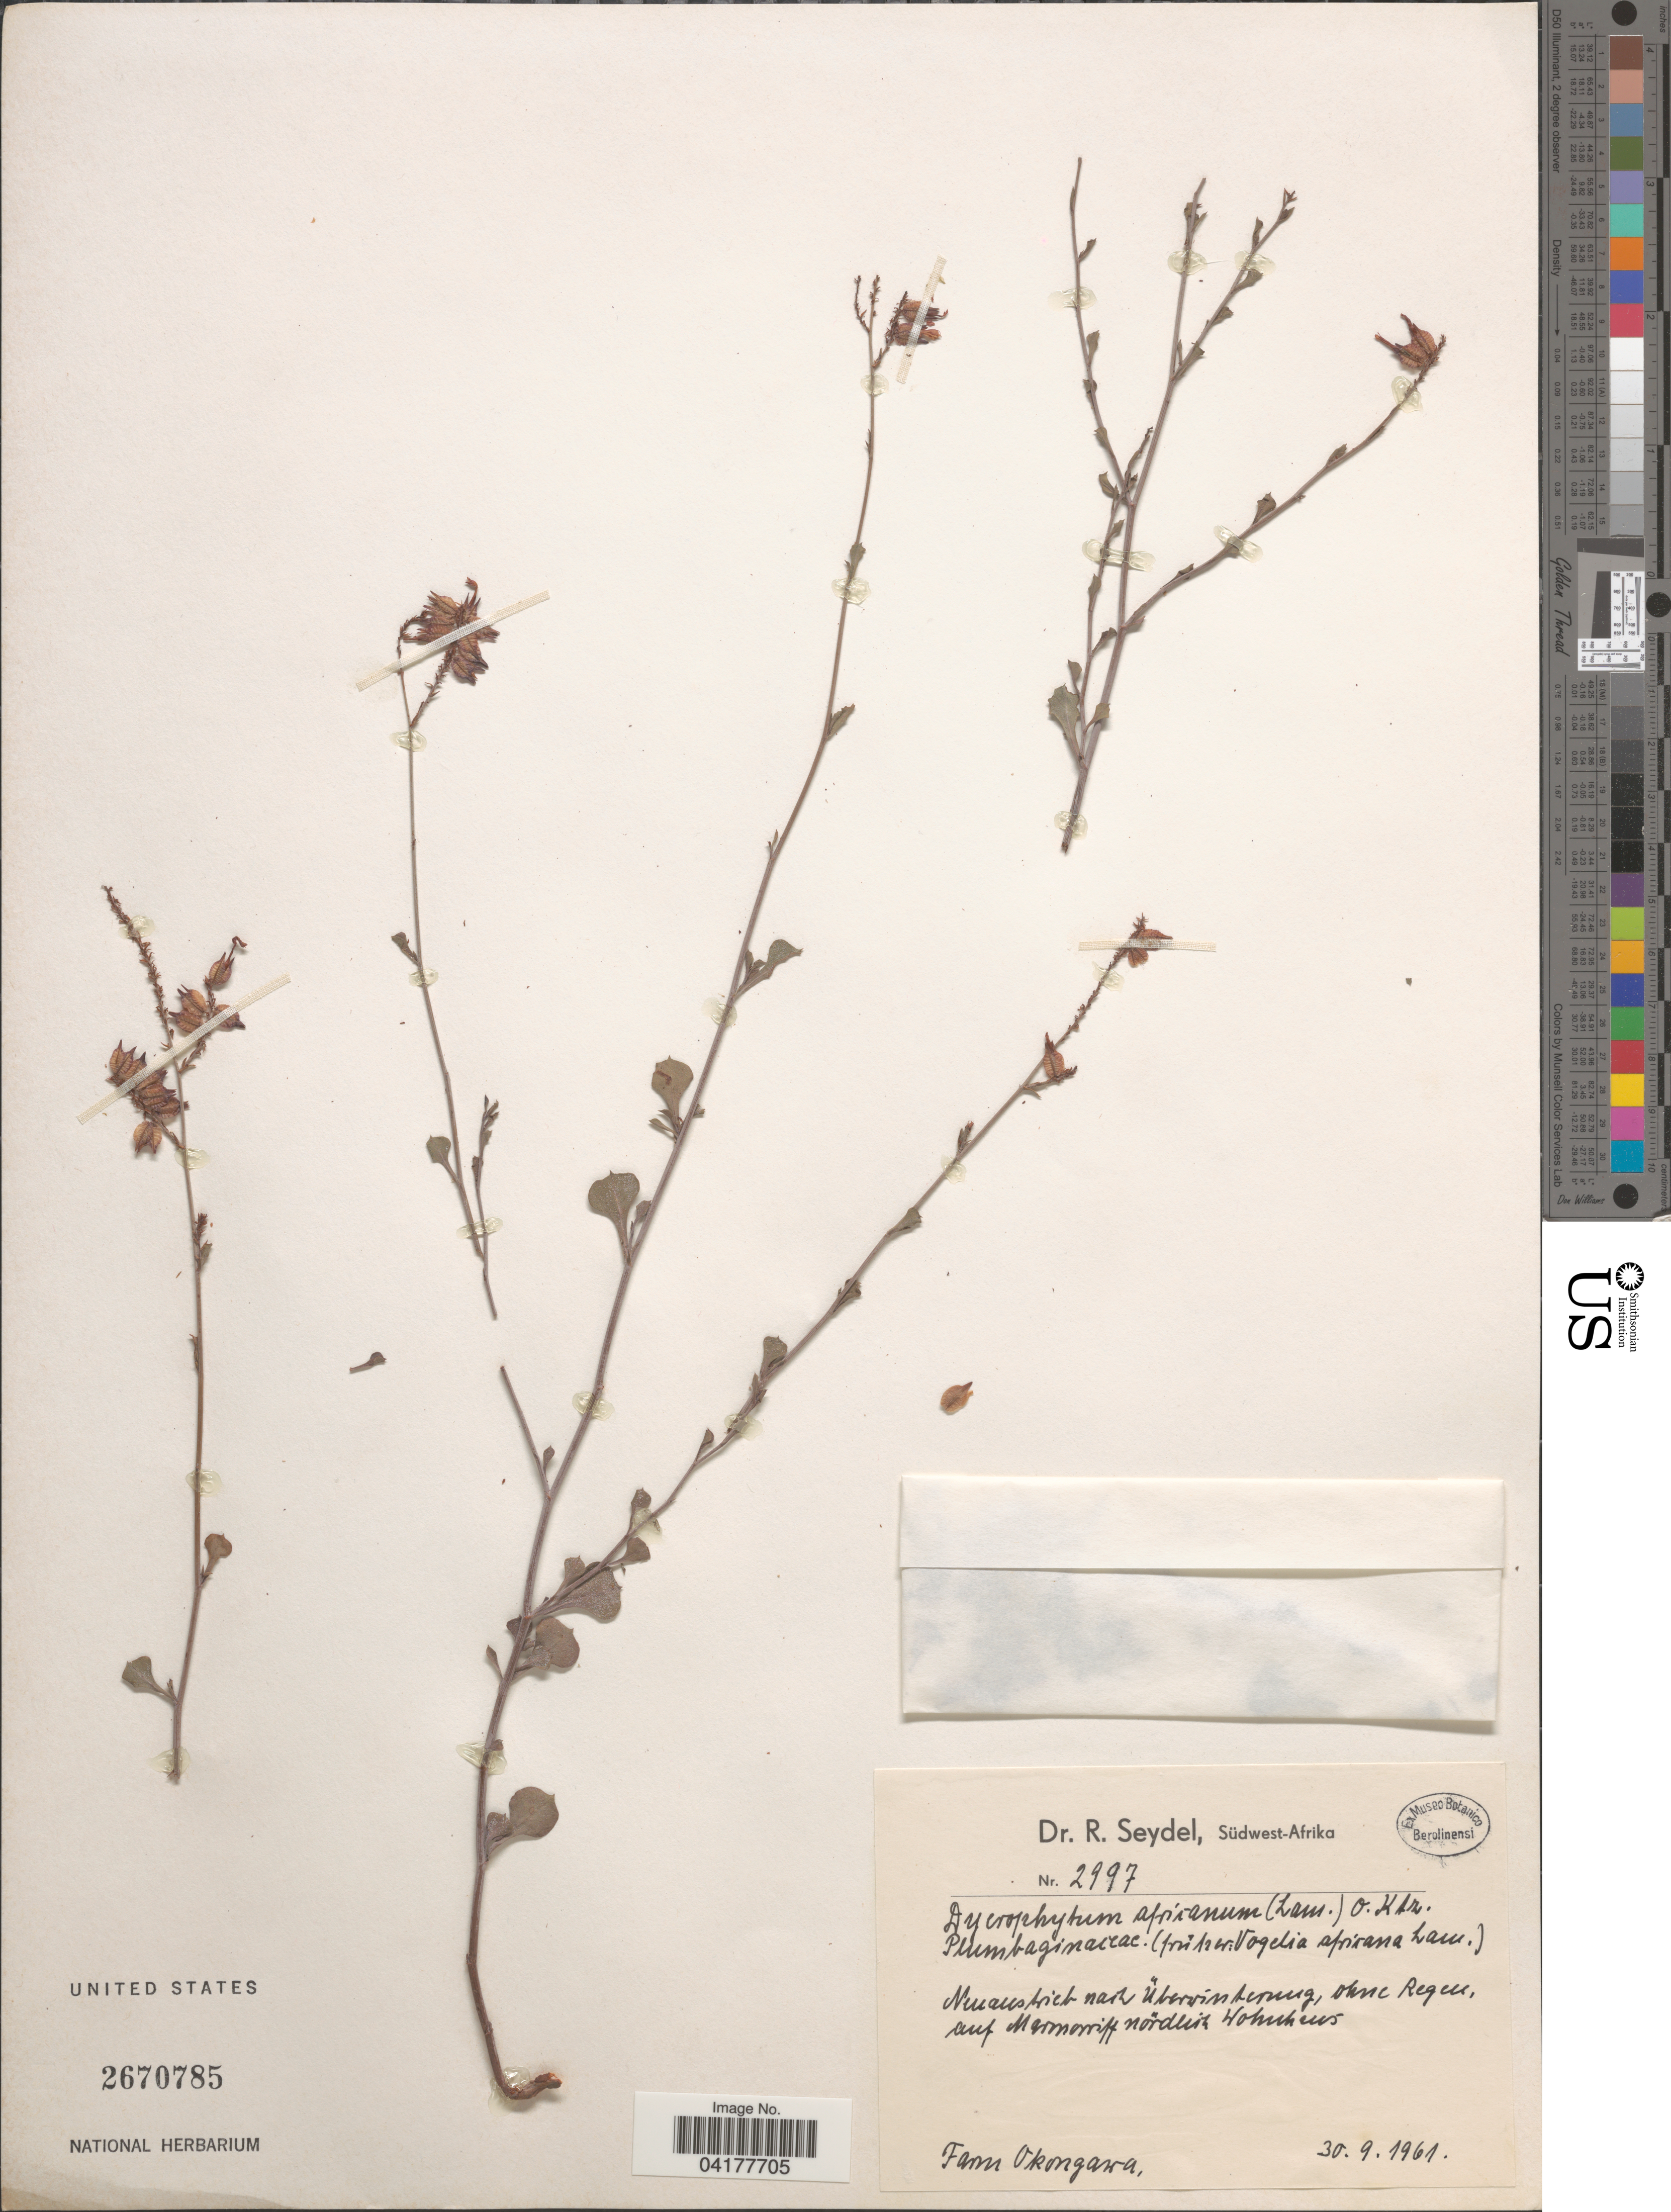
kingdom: Plantae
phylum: Tracheophyta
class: Magnoliopsida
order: Caryophyllales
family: Plumbaginaceae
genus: Dyerophytum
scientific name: Dyerophytum africanum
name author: (Lam.) Kuntze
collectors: R. Seydel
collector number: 2997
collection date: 1961-09-30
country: Namibia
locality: Südwest-Afrika. Nemansfriet narh Überwinbernug ohne Regiu, auf Marmowiff nördlich Wohuhuis. Farm Okongawa. [interpreted]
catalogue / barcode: US 2670785